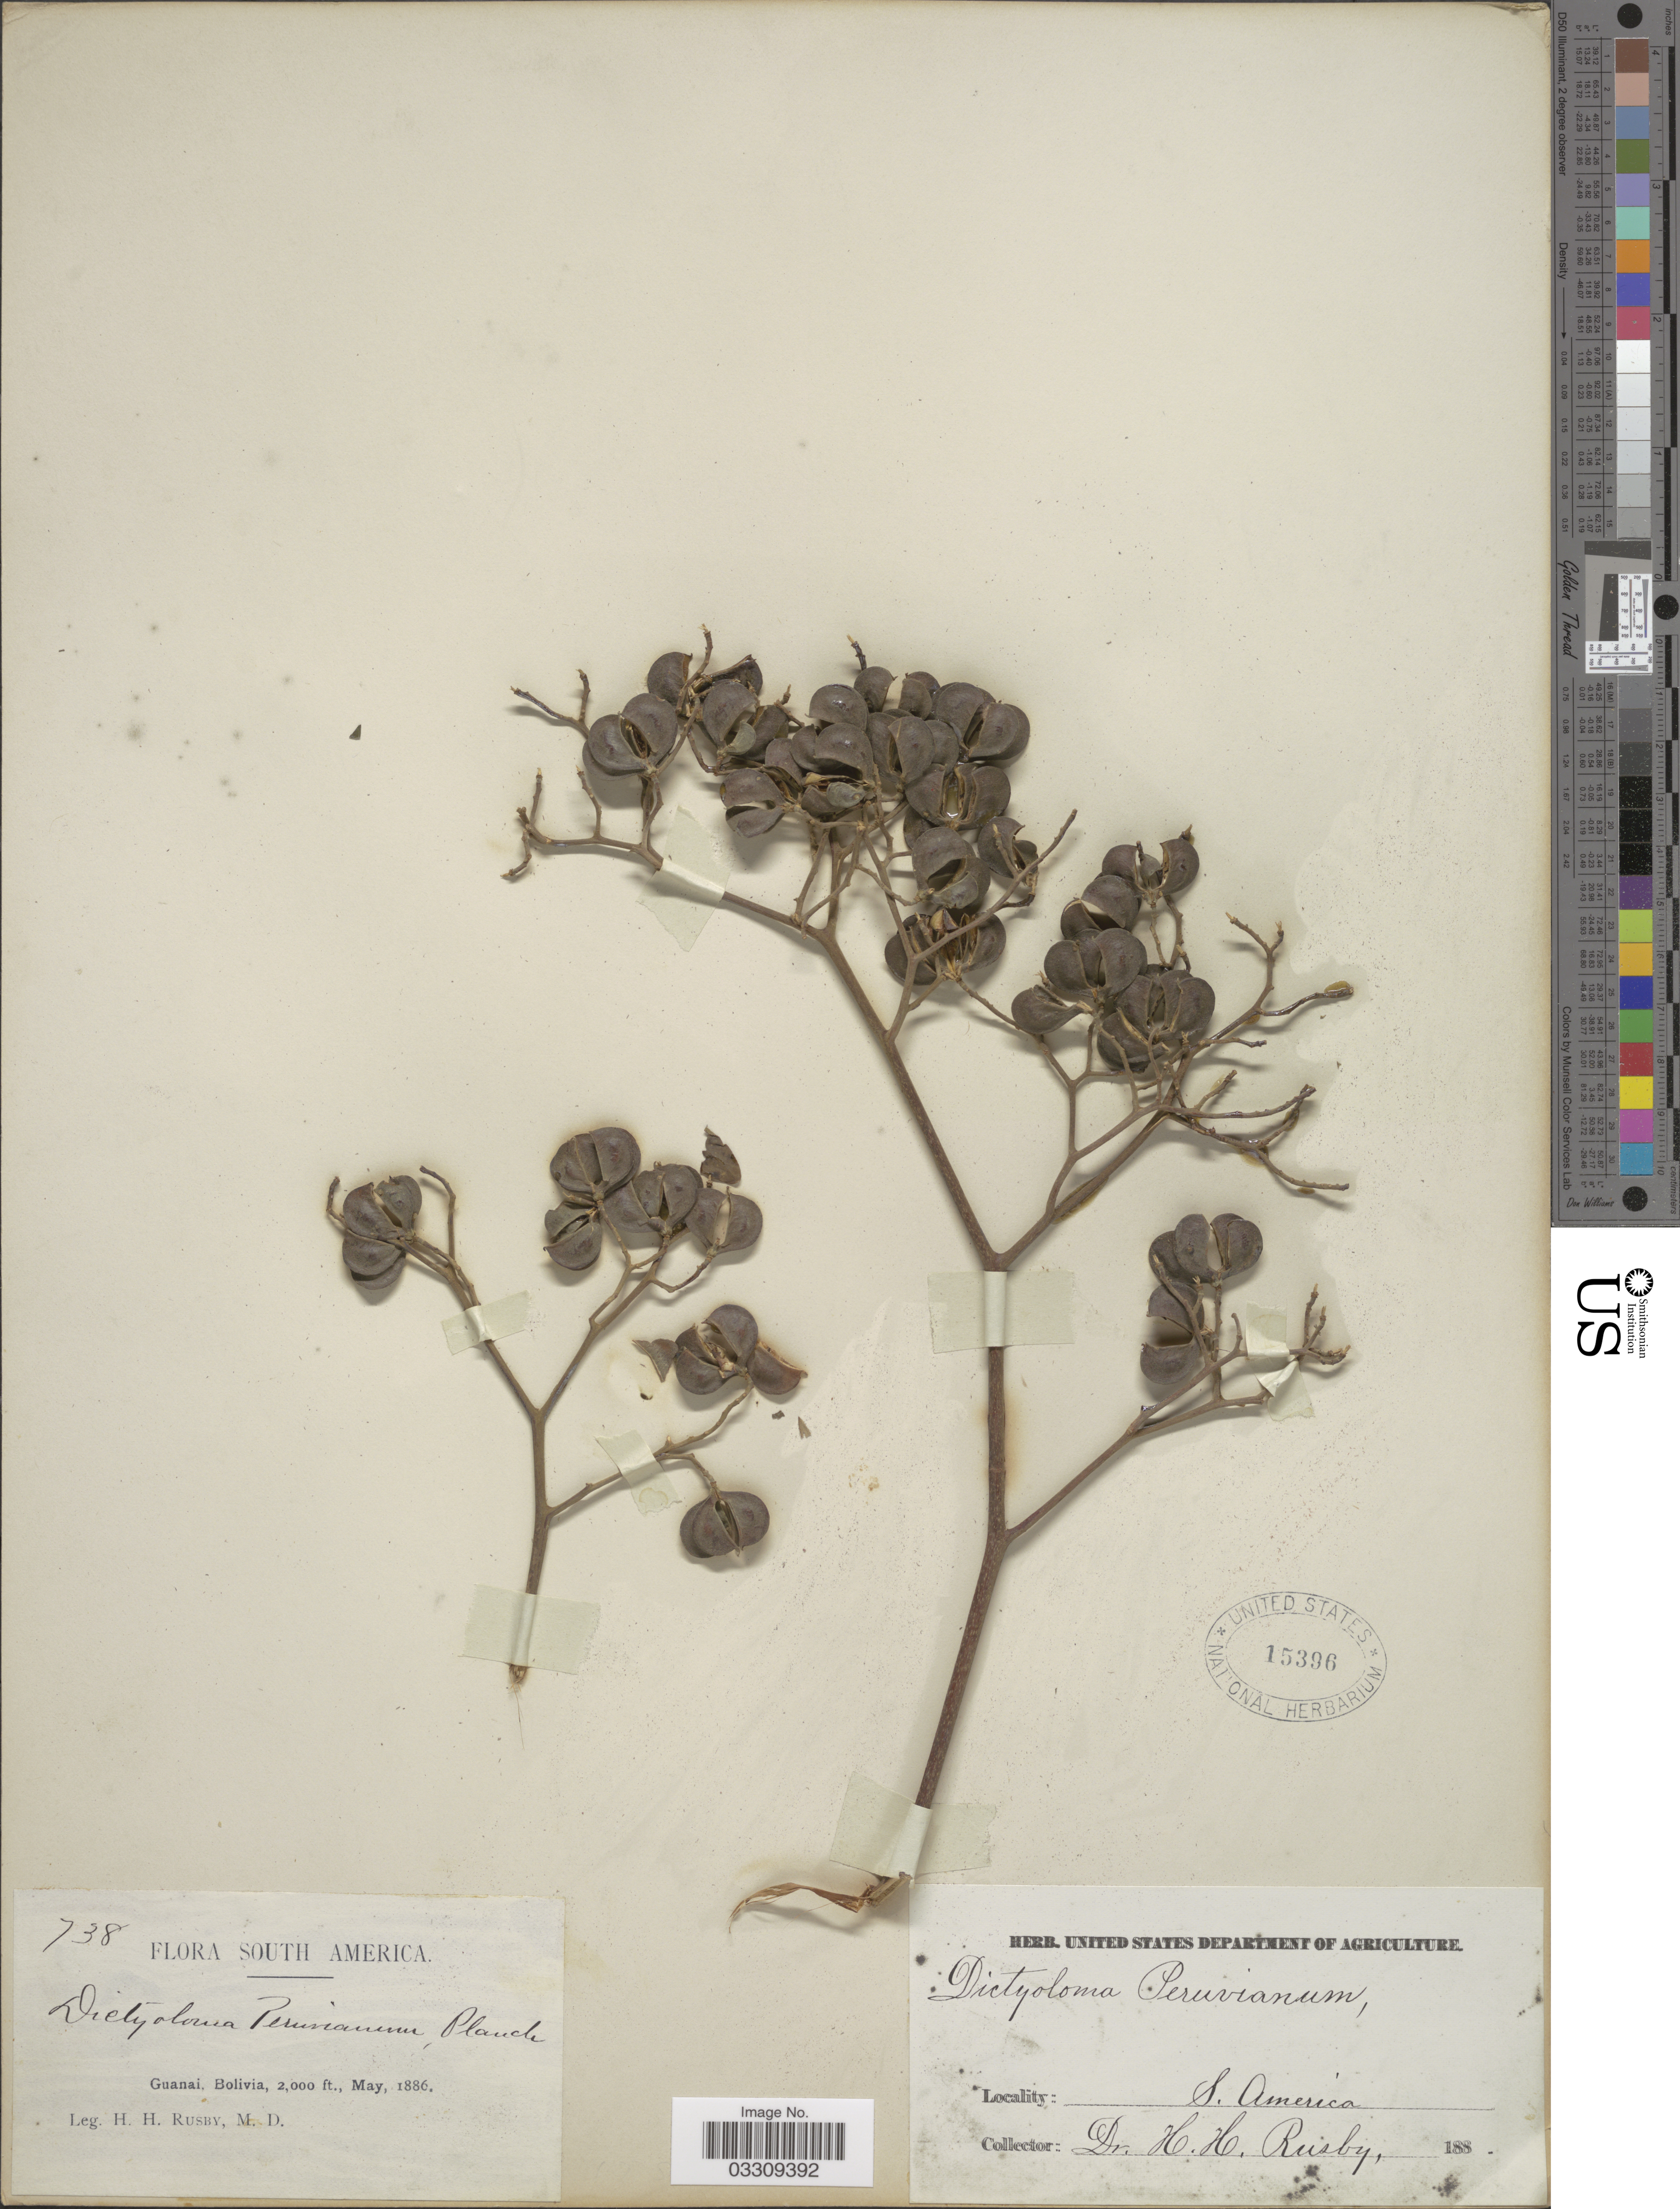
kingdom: Plantae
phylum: Tracheophyta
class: Magnoliopsida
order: Sapindales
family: Rutaceae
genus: Dictyoloma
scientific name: Dictyoloma peruvianum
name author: Planch.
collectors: H. H. Rusby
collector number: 738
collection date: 1886-05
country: Bolivia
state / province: La Páz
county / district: Larecaja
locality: Guanay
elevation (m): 610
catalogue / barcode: US 15396